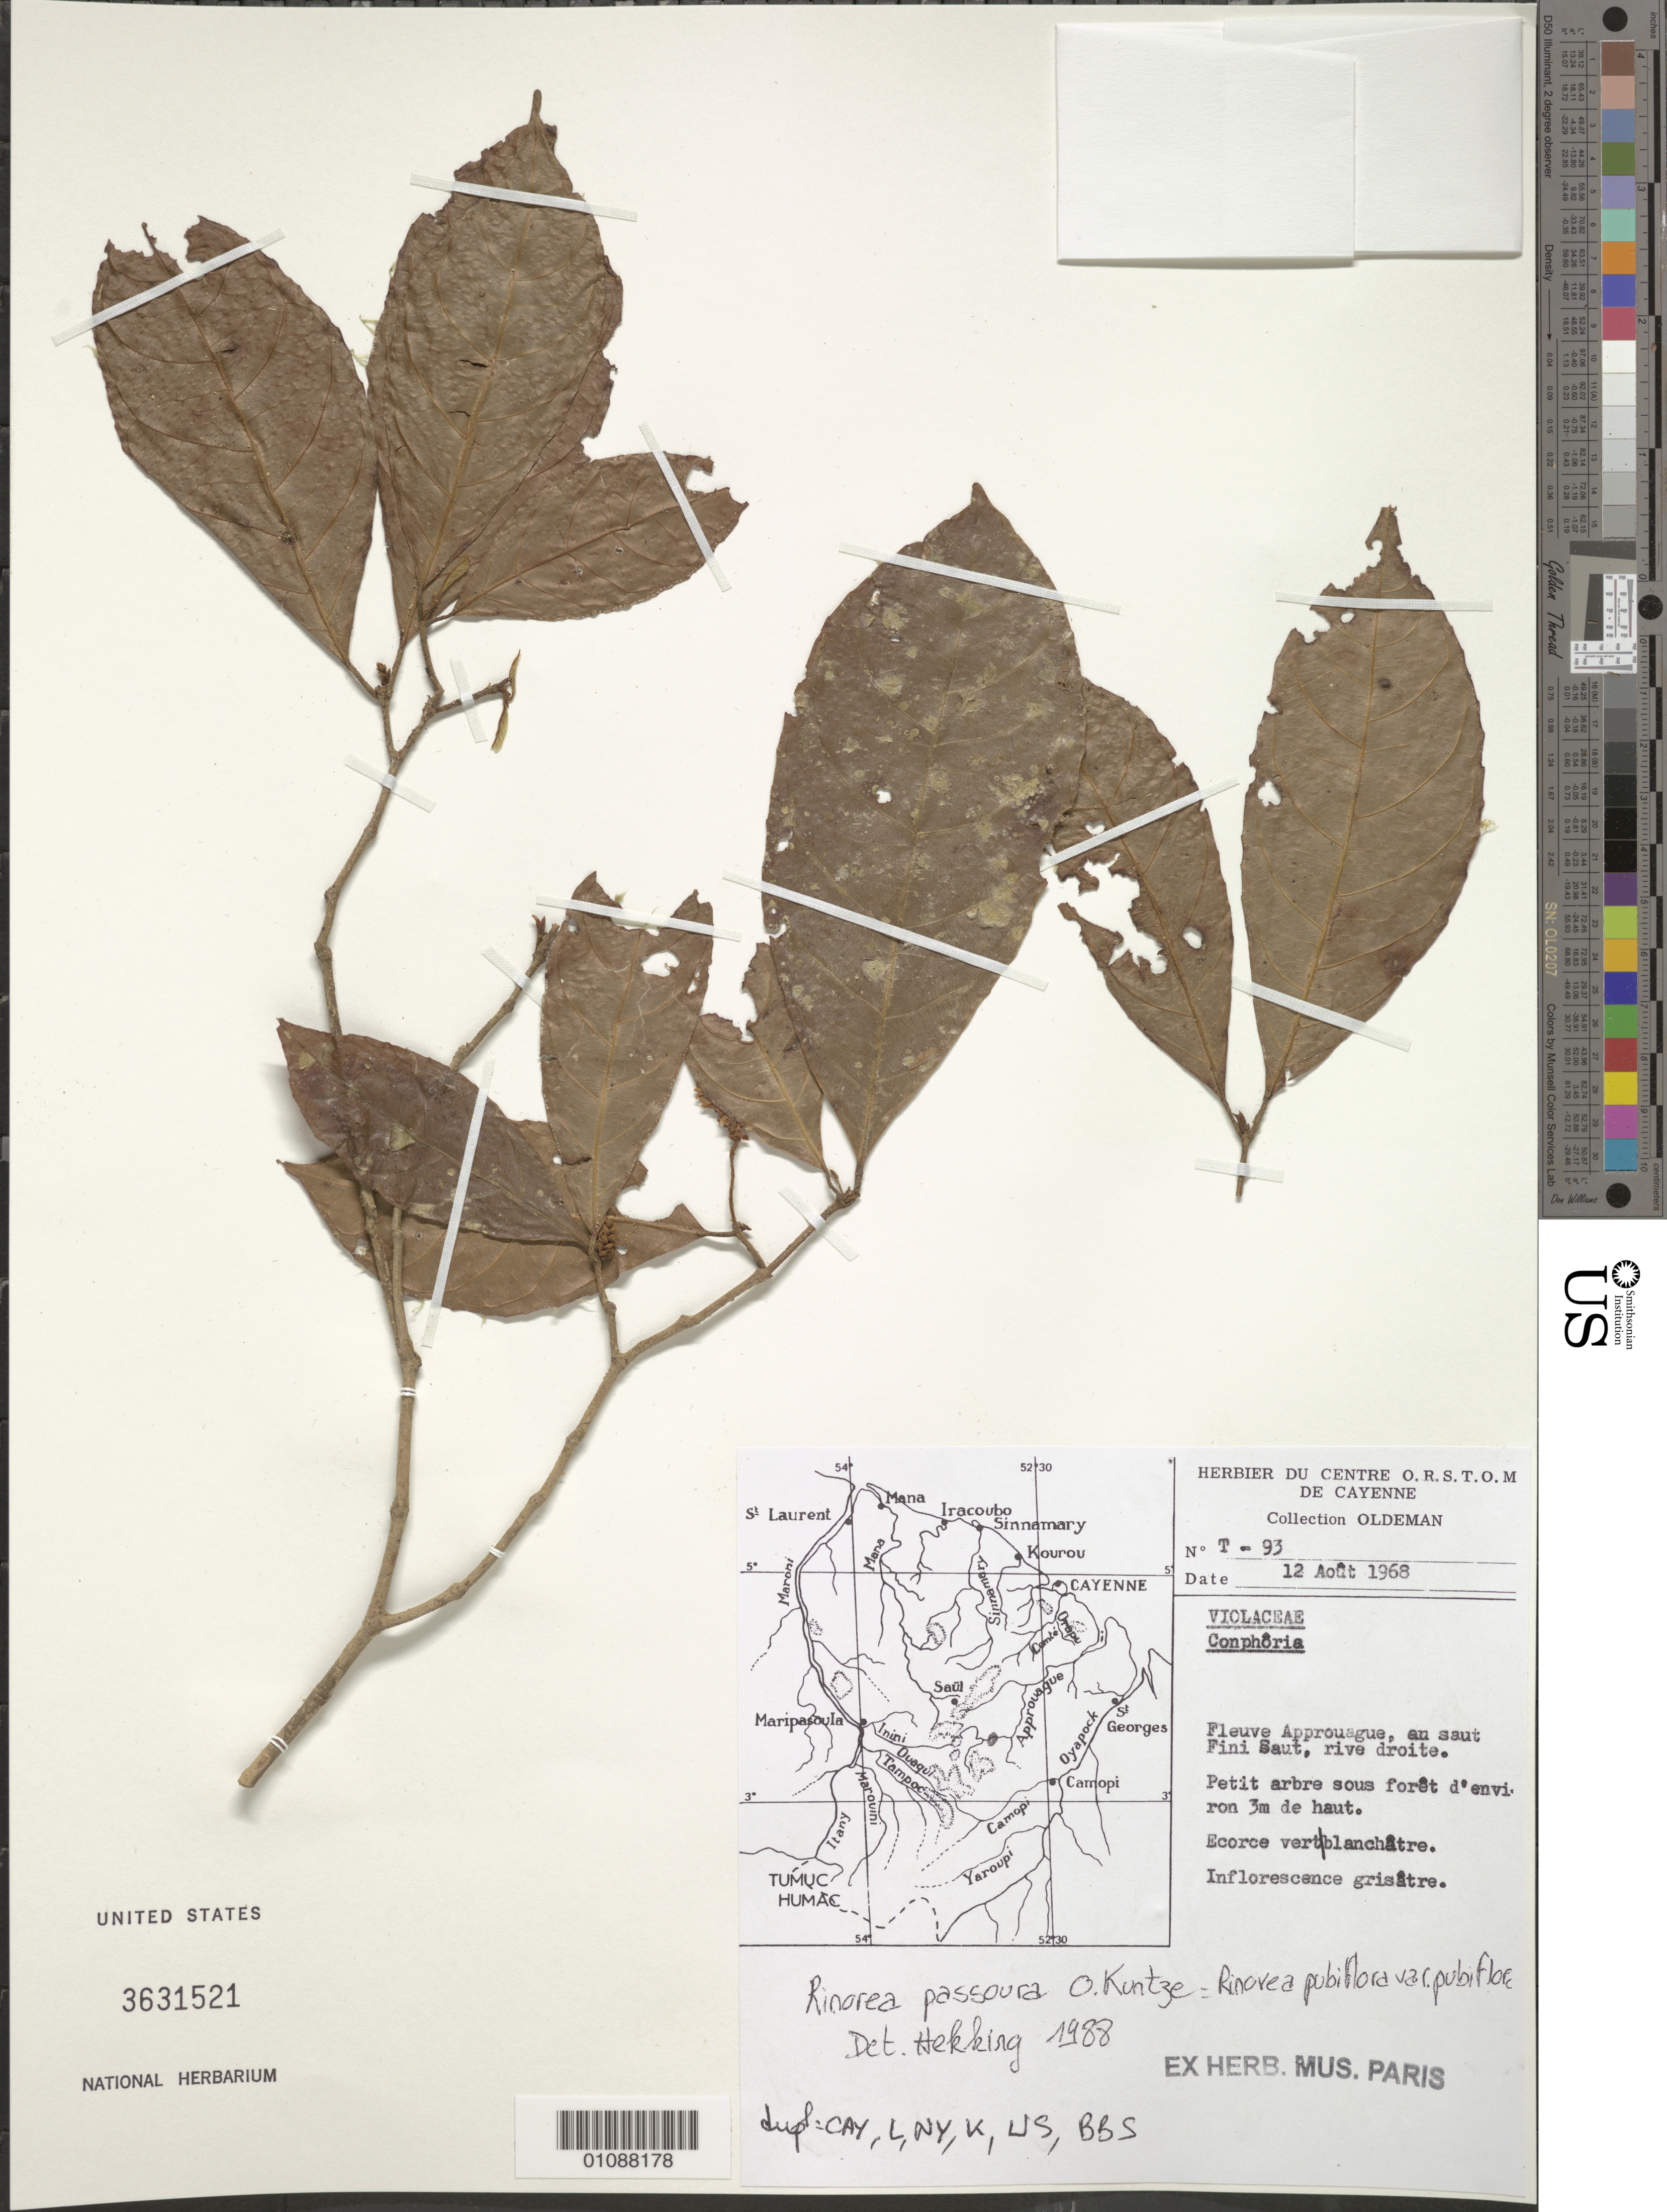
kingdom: Plantae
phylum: Tracheophyta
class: Magnoliopsida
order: Malpighiales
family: Violaceae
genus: Rinorea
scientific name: Rinorea pubiflora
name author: (Benth.) Sprague & Sandwith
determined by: Hoyos-Gomez, S. E.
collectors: R. Oldeman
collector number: T 93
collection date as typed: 12-Aug-68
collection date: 1968-08-12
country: French Guiana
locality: Approuague R., au saut Fini Saut, rive droite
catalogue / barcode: US 3631521